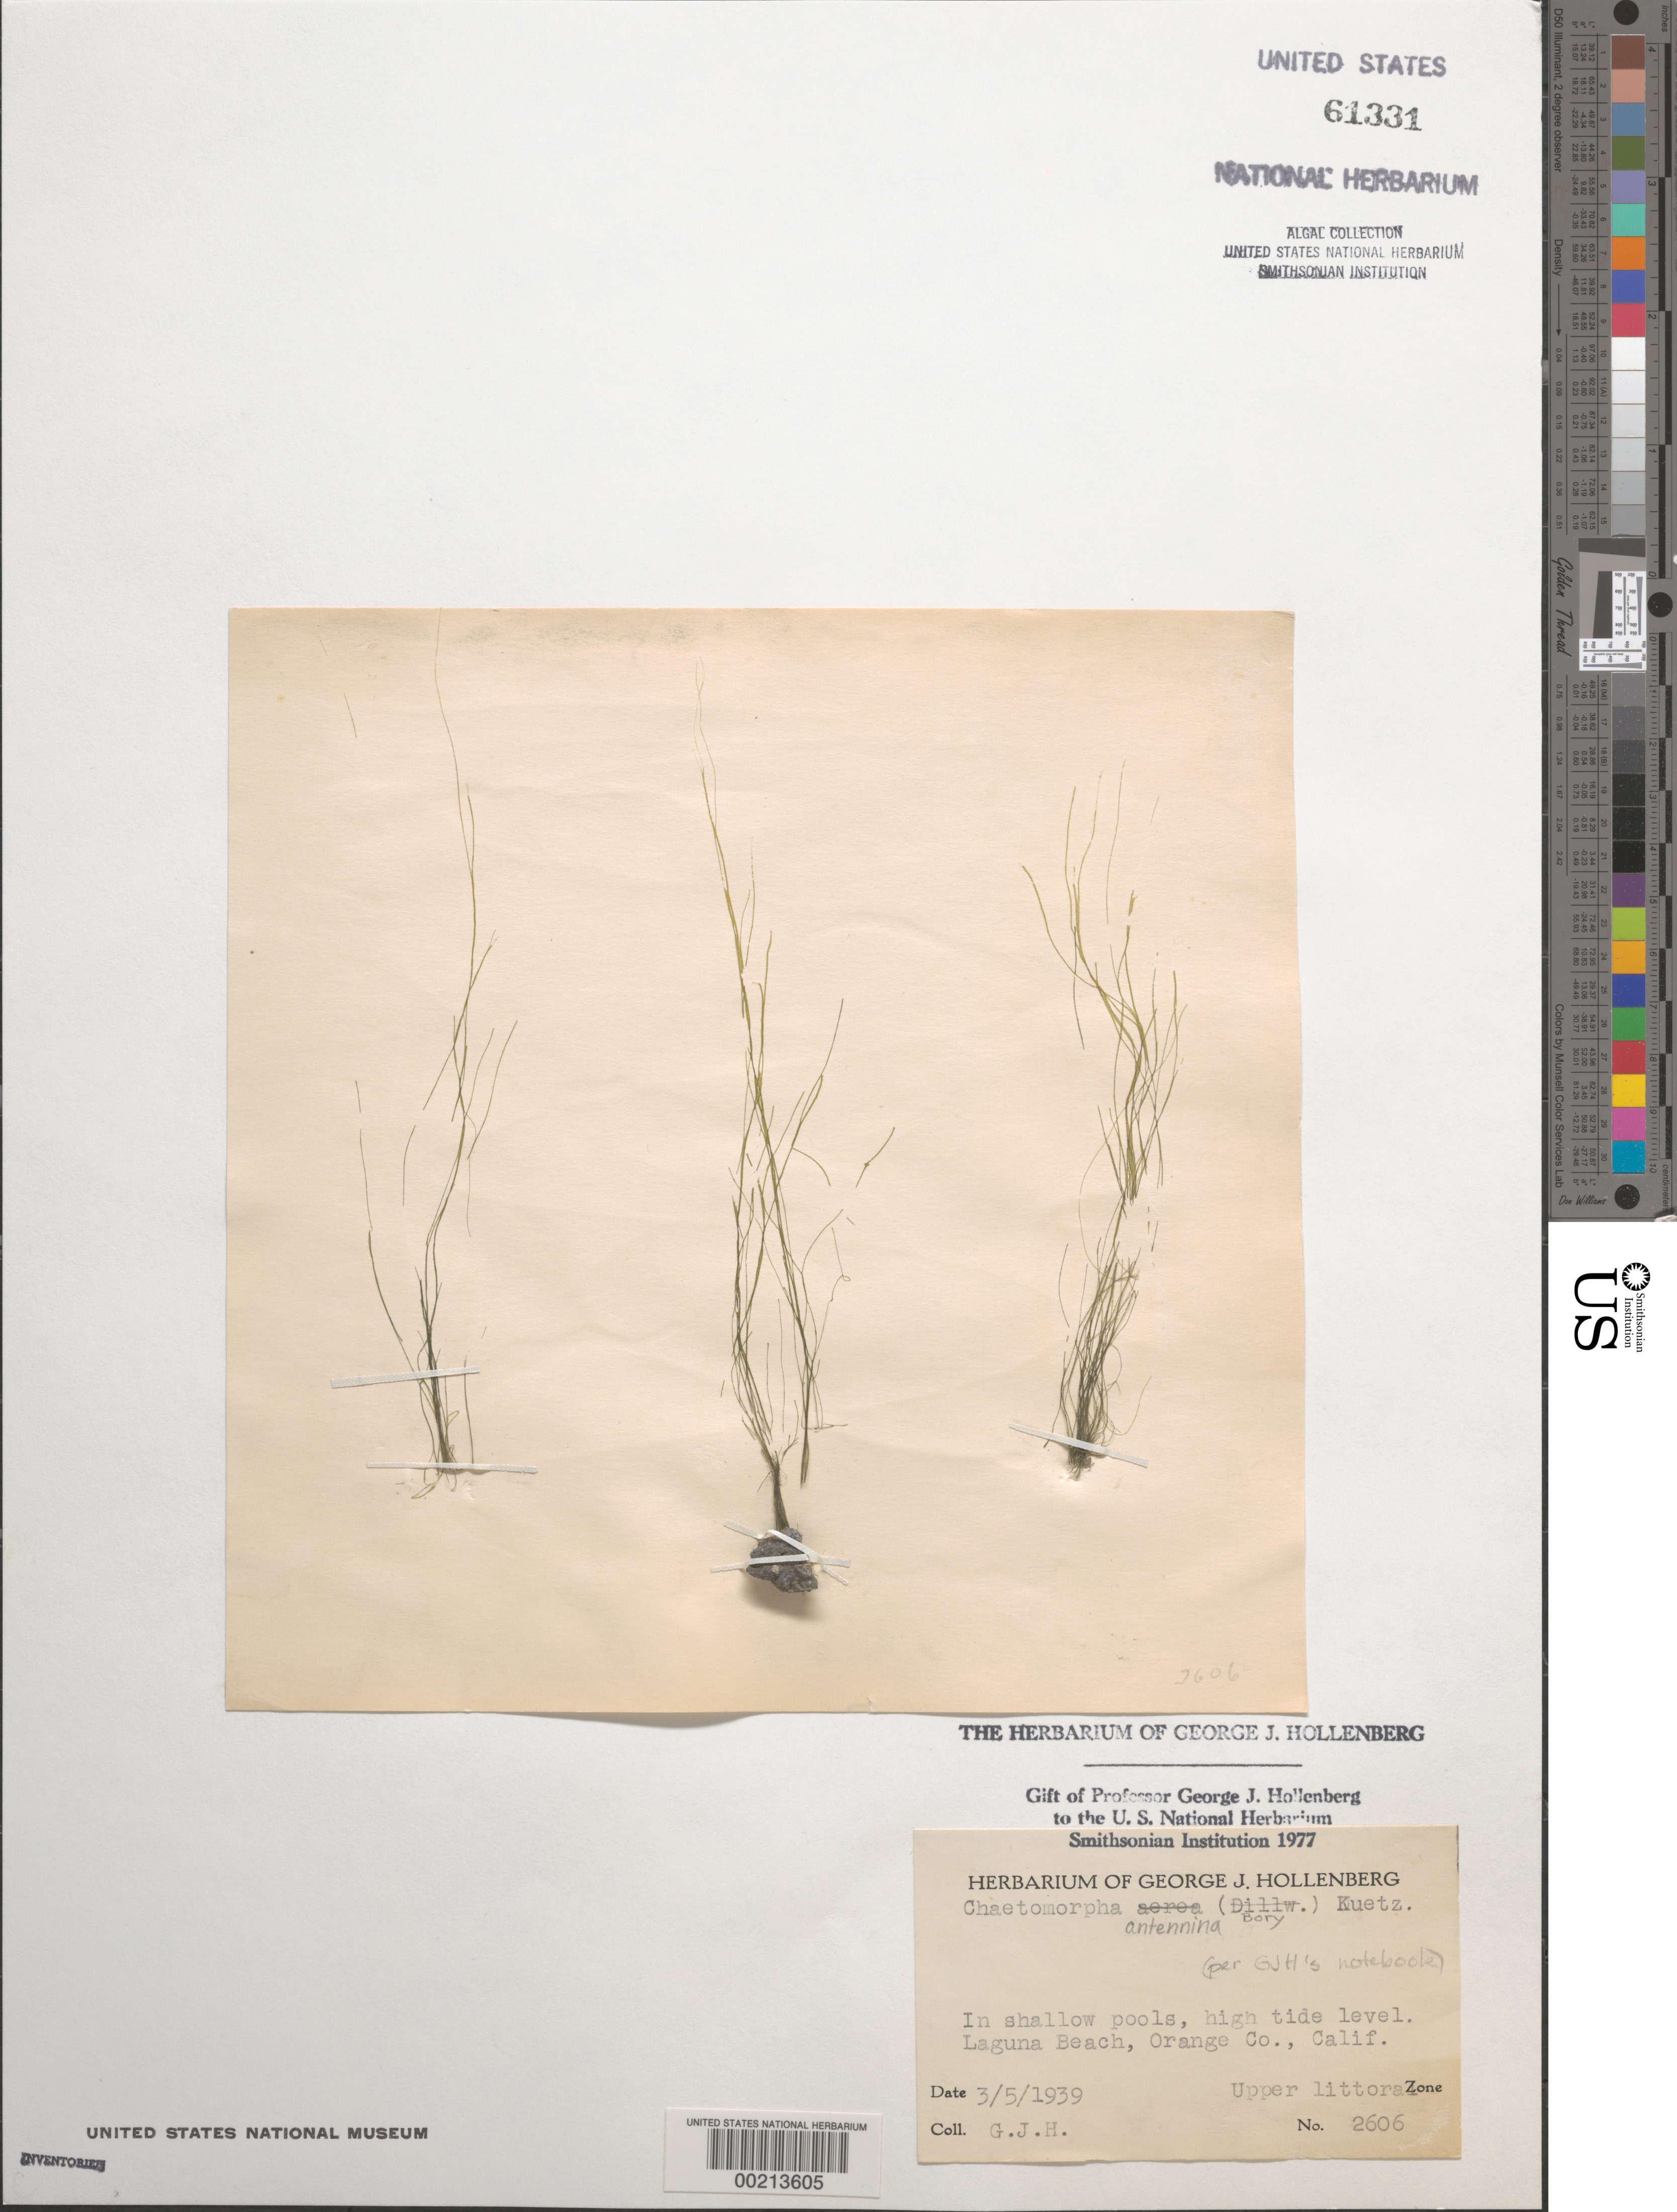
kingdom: Plantae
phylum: Chlorophyta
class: Ulvophyceae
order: Cladophorales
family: Cladophoraceae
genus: Chaetomorpha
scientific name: Chaetomorpha antennina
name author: (Bory) Kütz.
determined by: Hollenberg, George J.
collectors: G. Hollenberg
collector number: GJH 2606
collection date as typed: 05 Mar 1939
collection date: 1939-03-05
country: United States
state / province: California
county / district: Orange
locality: Laguna Beach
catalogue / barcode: US 61331